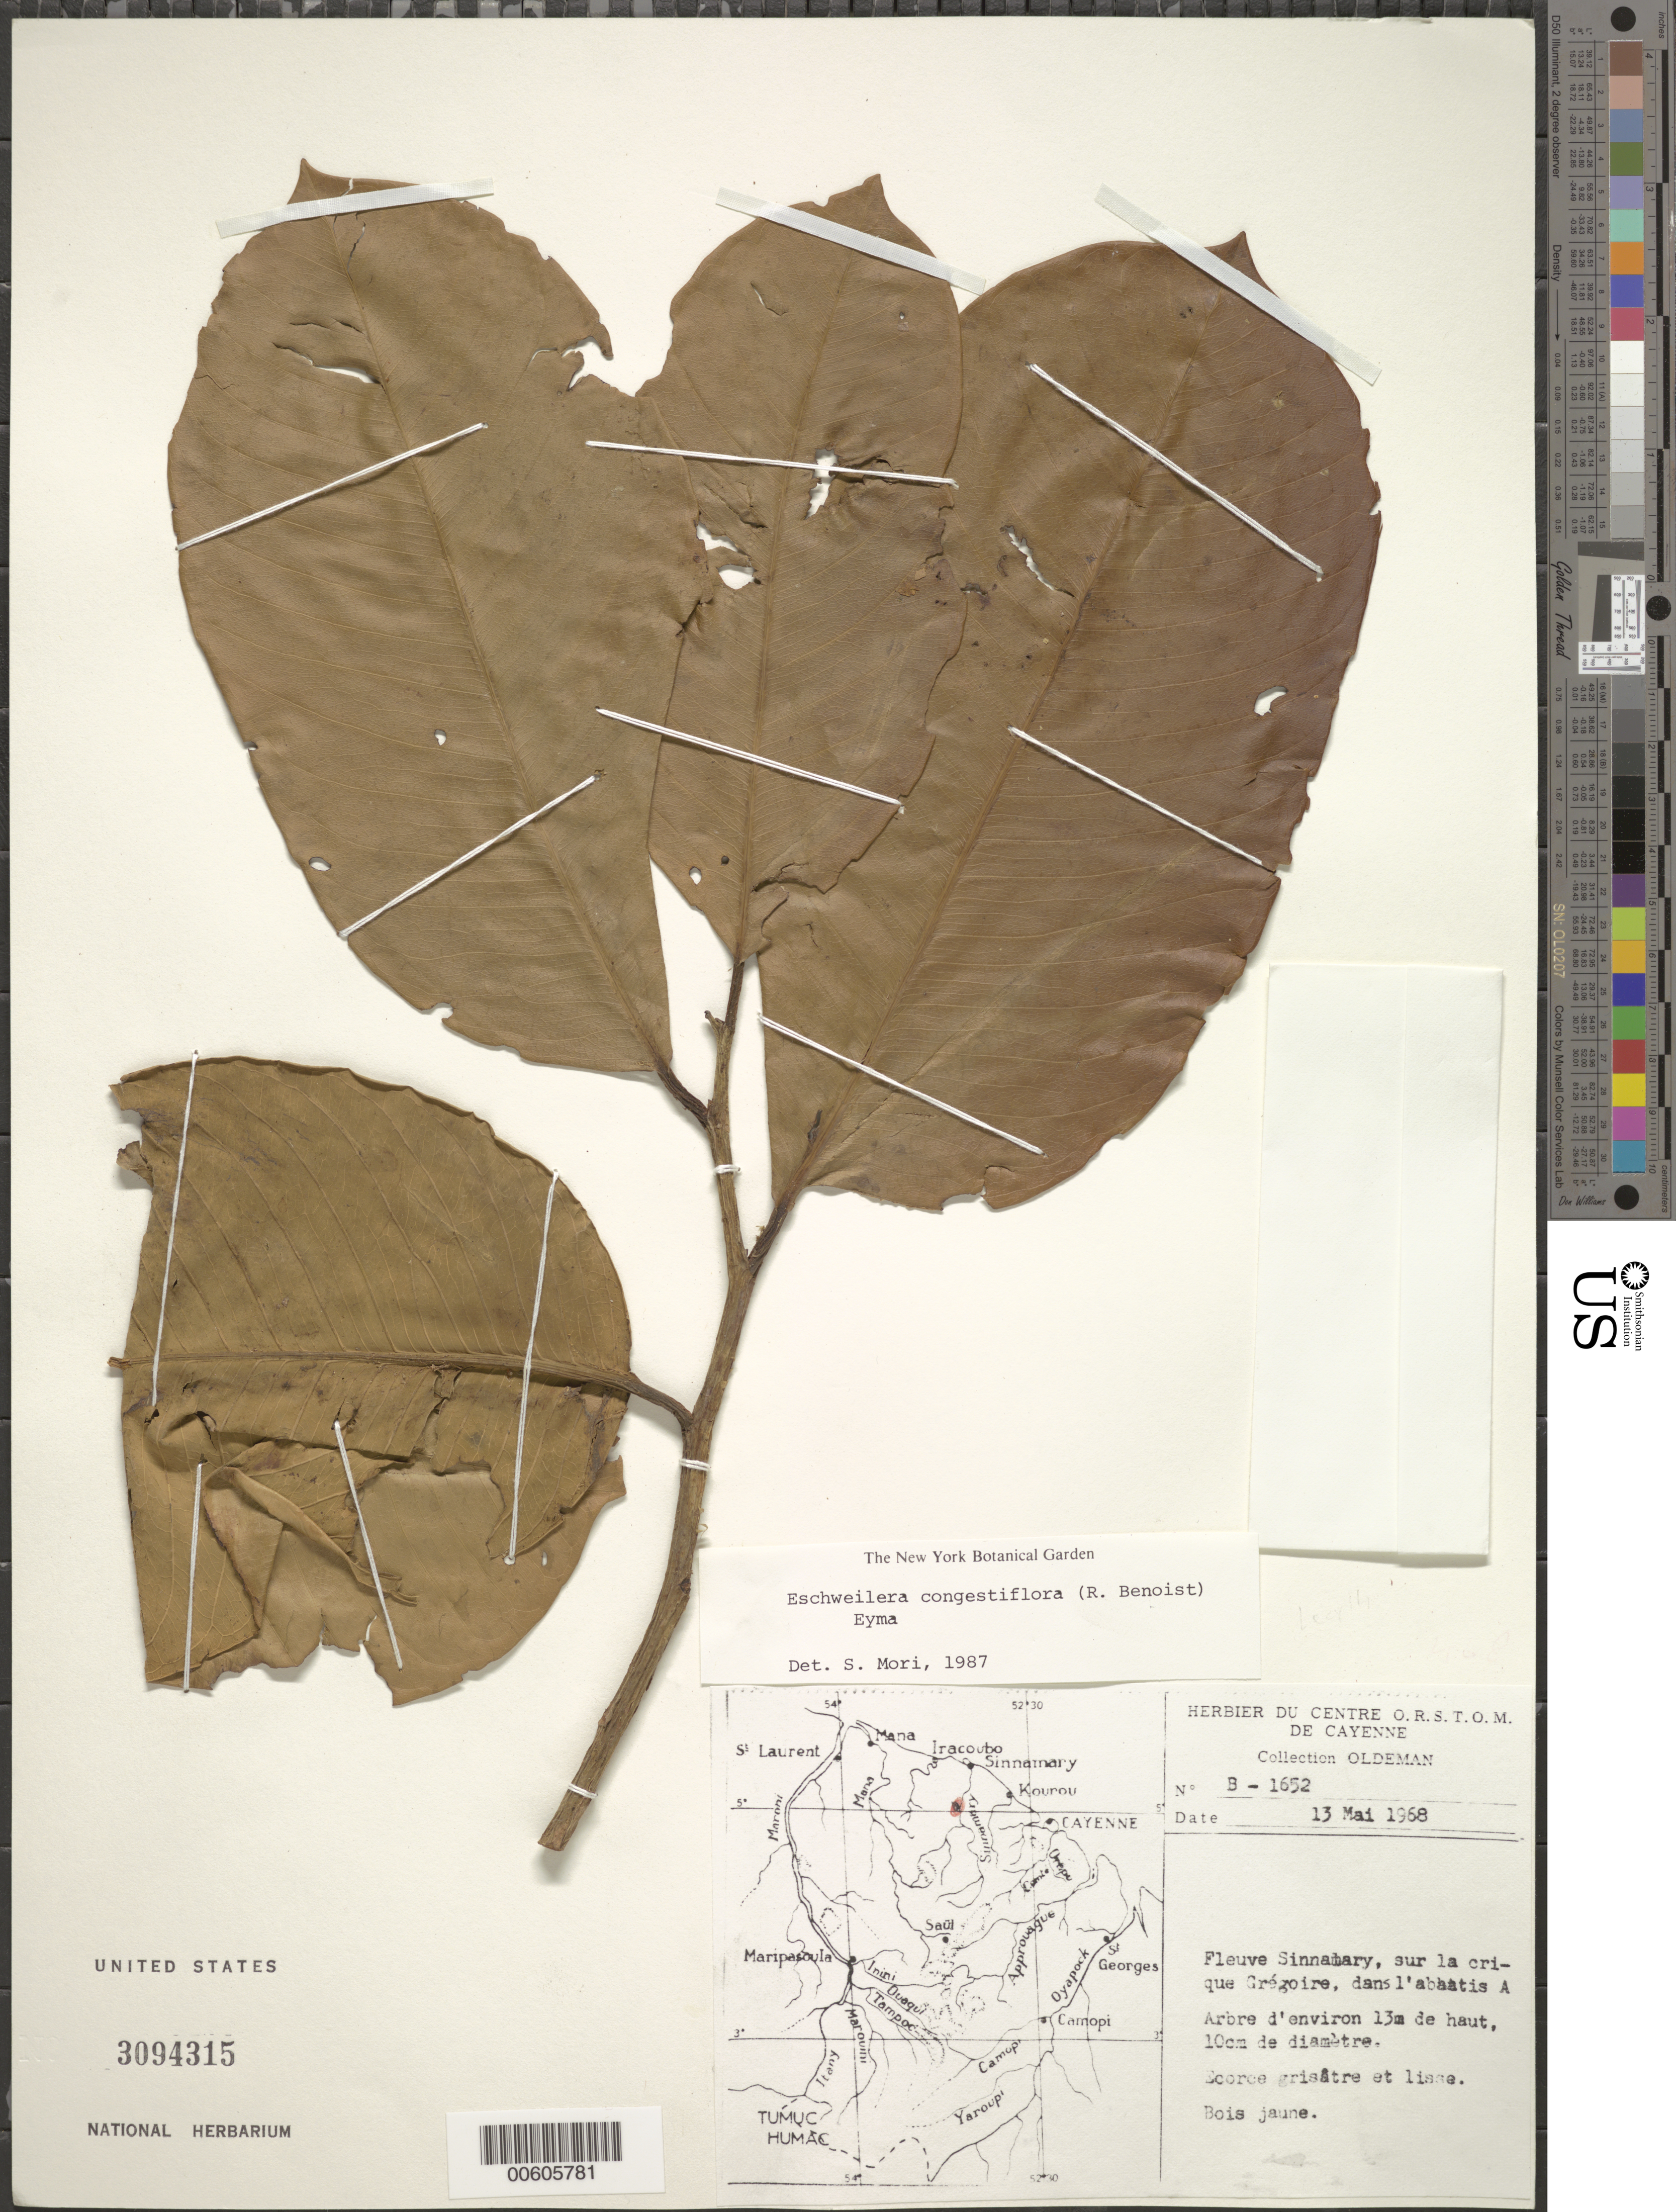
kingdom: Plantae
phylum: Tracheophyta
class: Magnoliopsida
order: Ericales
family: Lecythidaceae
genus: Eschweilera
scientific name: Eschweilera congestiflora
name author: (Benoist) Eyma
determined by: Mori, Scott A.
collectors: R. Oldeman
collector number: B 1652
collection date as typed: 13-May-68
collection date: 1968-05-13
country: French Guiana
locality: Crique Grégoire, Fleuve Sinnamary, dand l'abbatis A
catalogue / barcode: US 3094315